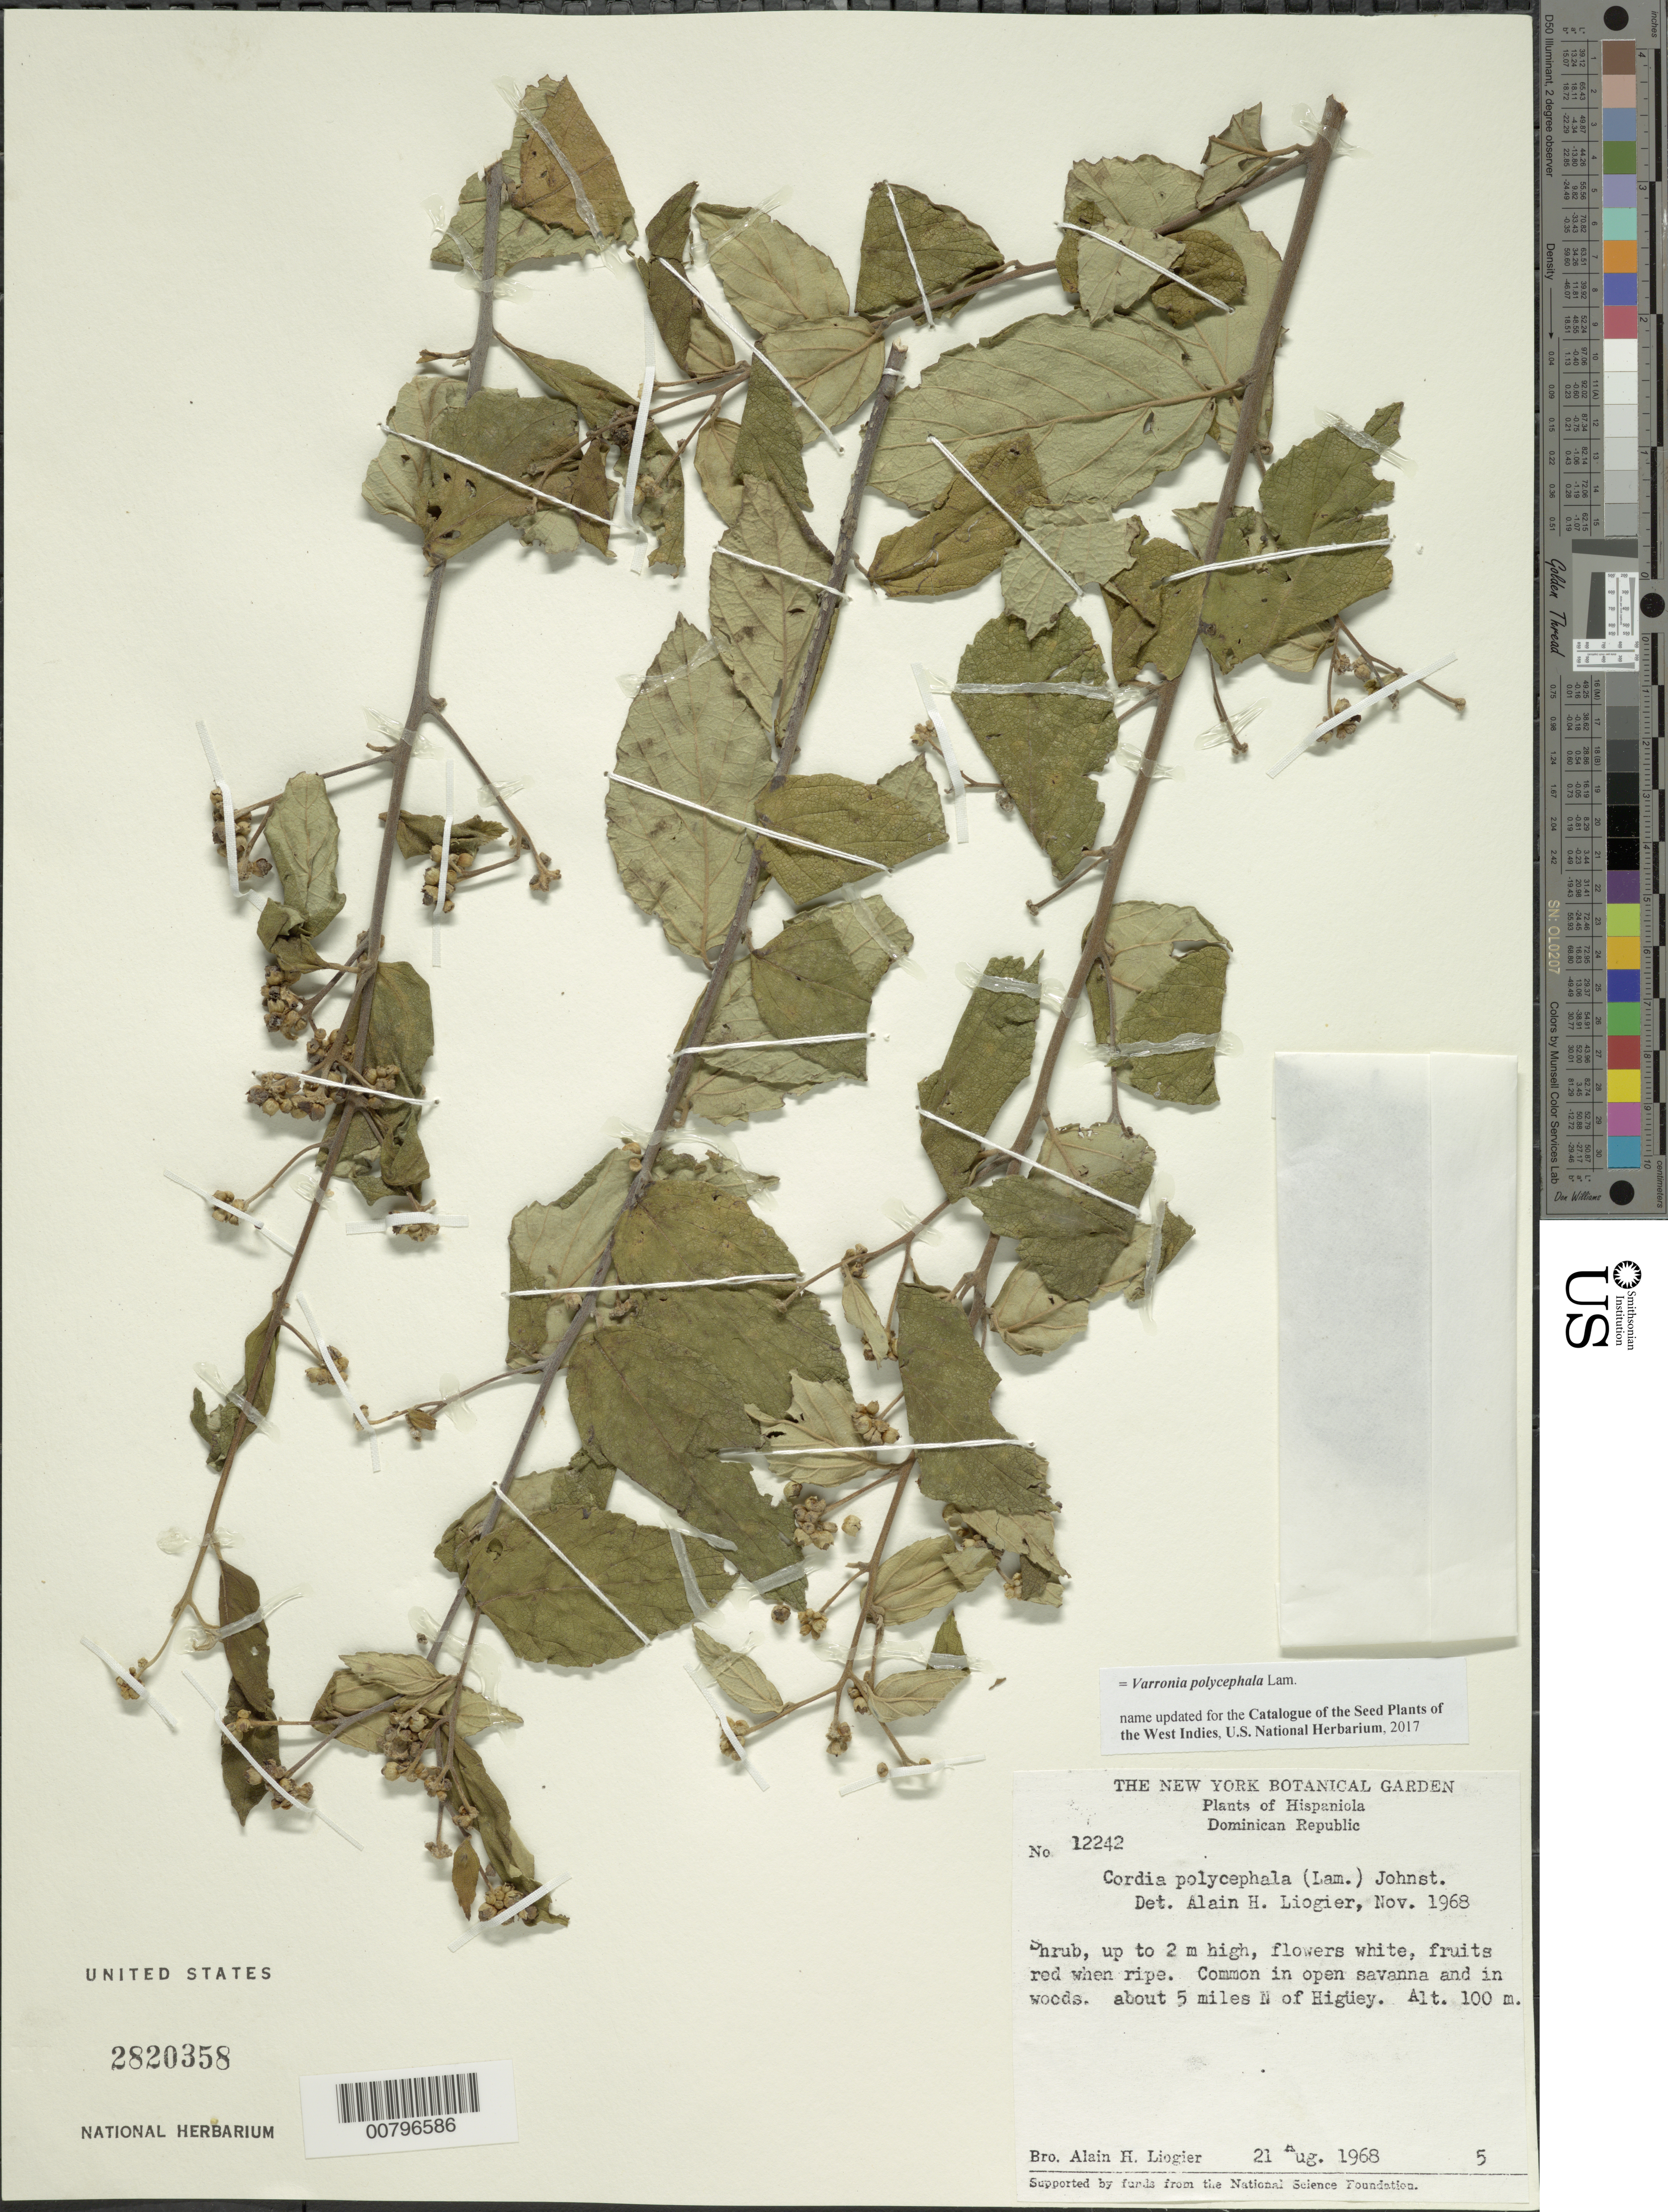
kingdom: Plantae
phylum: Tracheophyta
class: Magnoliopsida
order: Boraginales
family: Cordiaceae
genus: Varronia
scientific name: Varronia polycephala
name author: Lam.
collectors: A. H. Liogier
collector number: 12242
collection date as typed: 21 Aug 1968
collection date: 1968-08-21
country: Dominican Republic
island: Hispaniola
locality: About 5 miles N of Higüey.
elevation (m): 100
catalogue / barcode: US 2820358